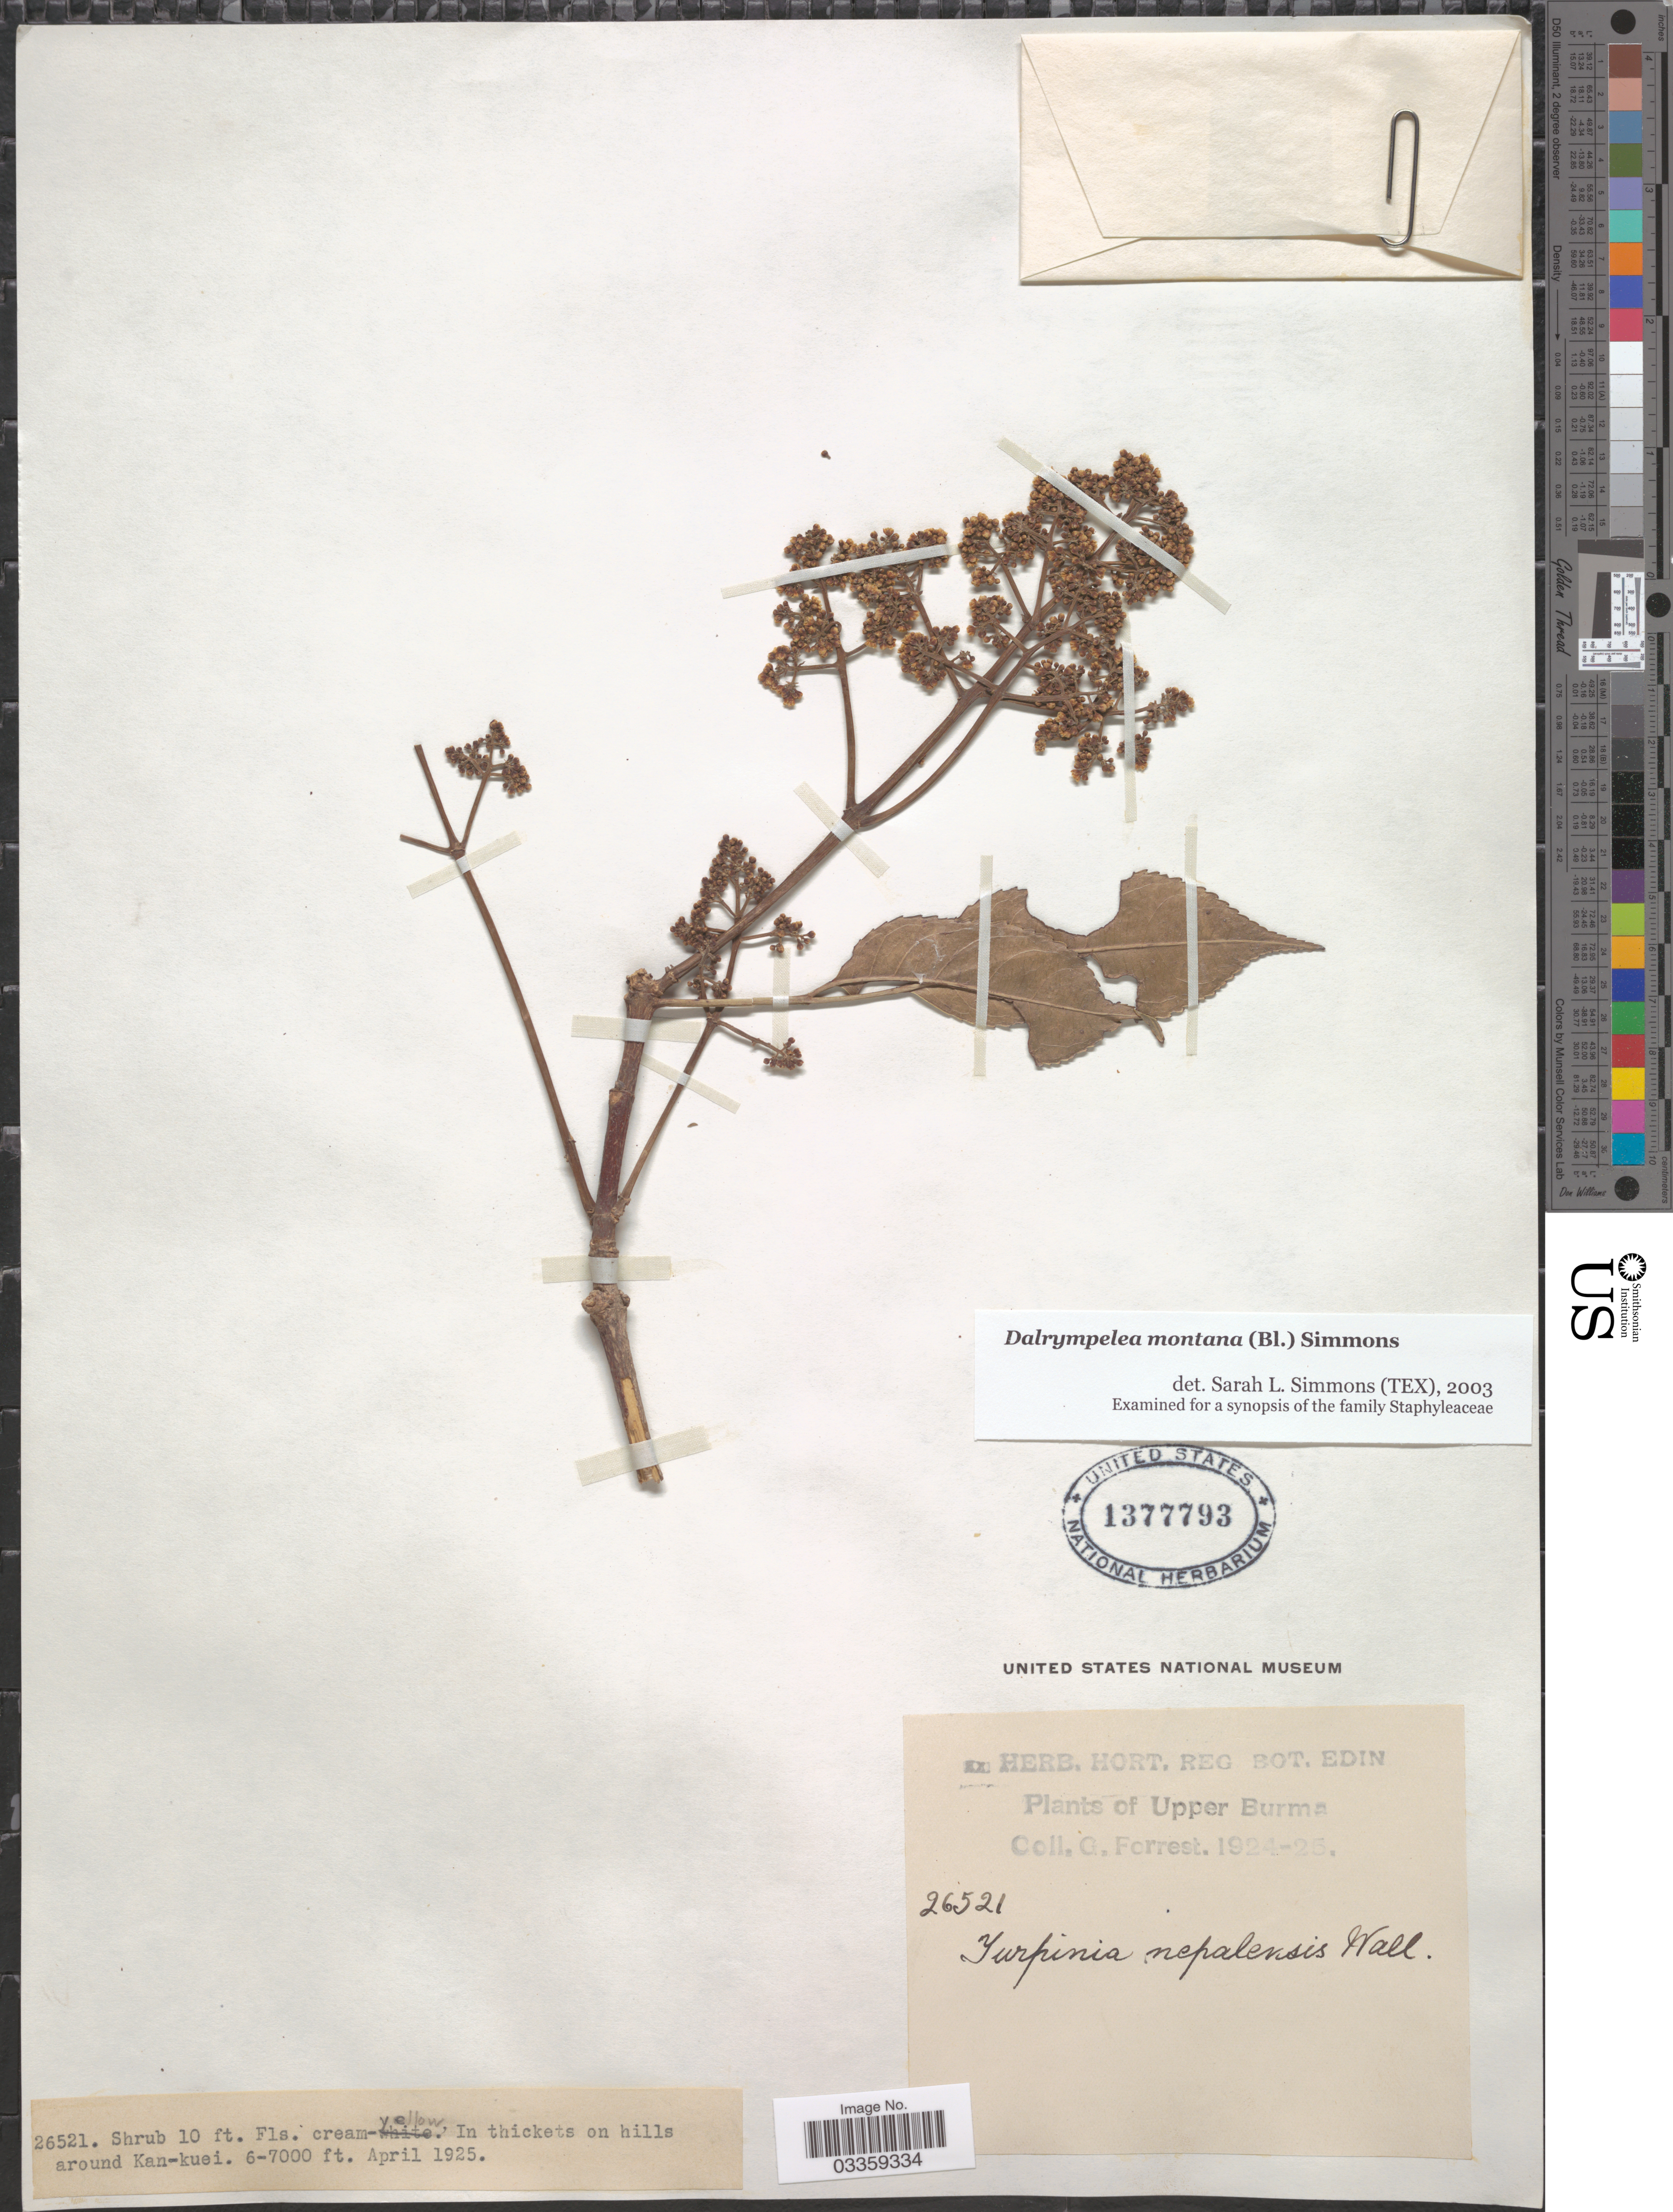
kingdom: Plantae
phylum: Tracheophyta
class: Magnoliopsida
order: Crossosomatales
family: Staphyleaceae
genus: Turpinia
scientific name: Turpinia montana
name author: (Blume) Kurz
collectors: G. Forrest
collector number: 26521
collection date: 1925-04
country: Myanmar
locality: Upper Burma, In thickets on hills around Kan-kuei.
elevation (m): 1829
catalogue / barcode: US 1377793